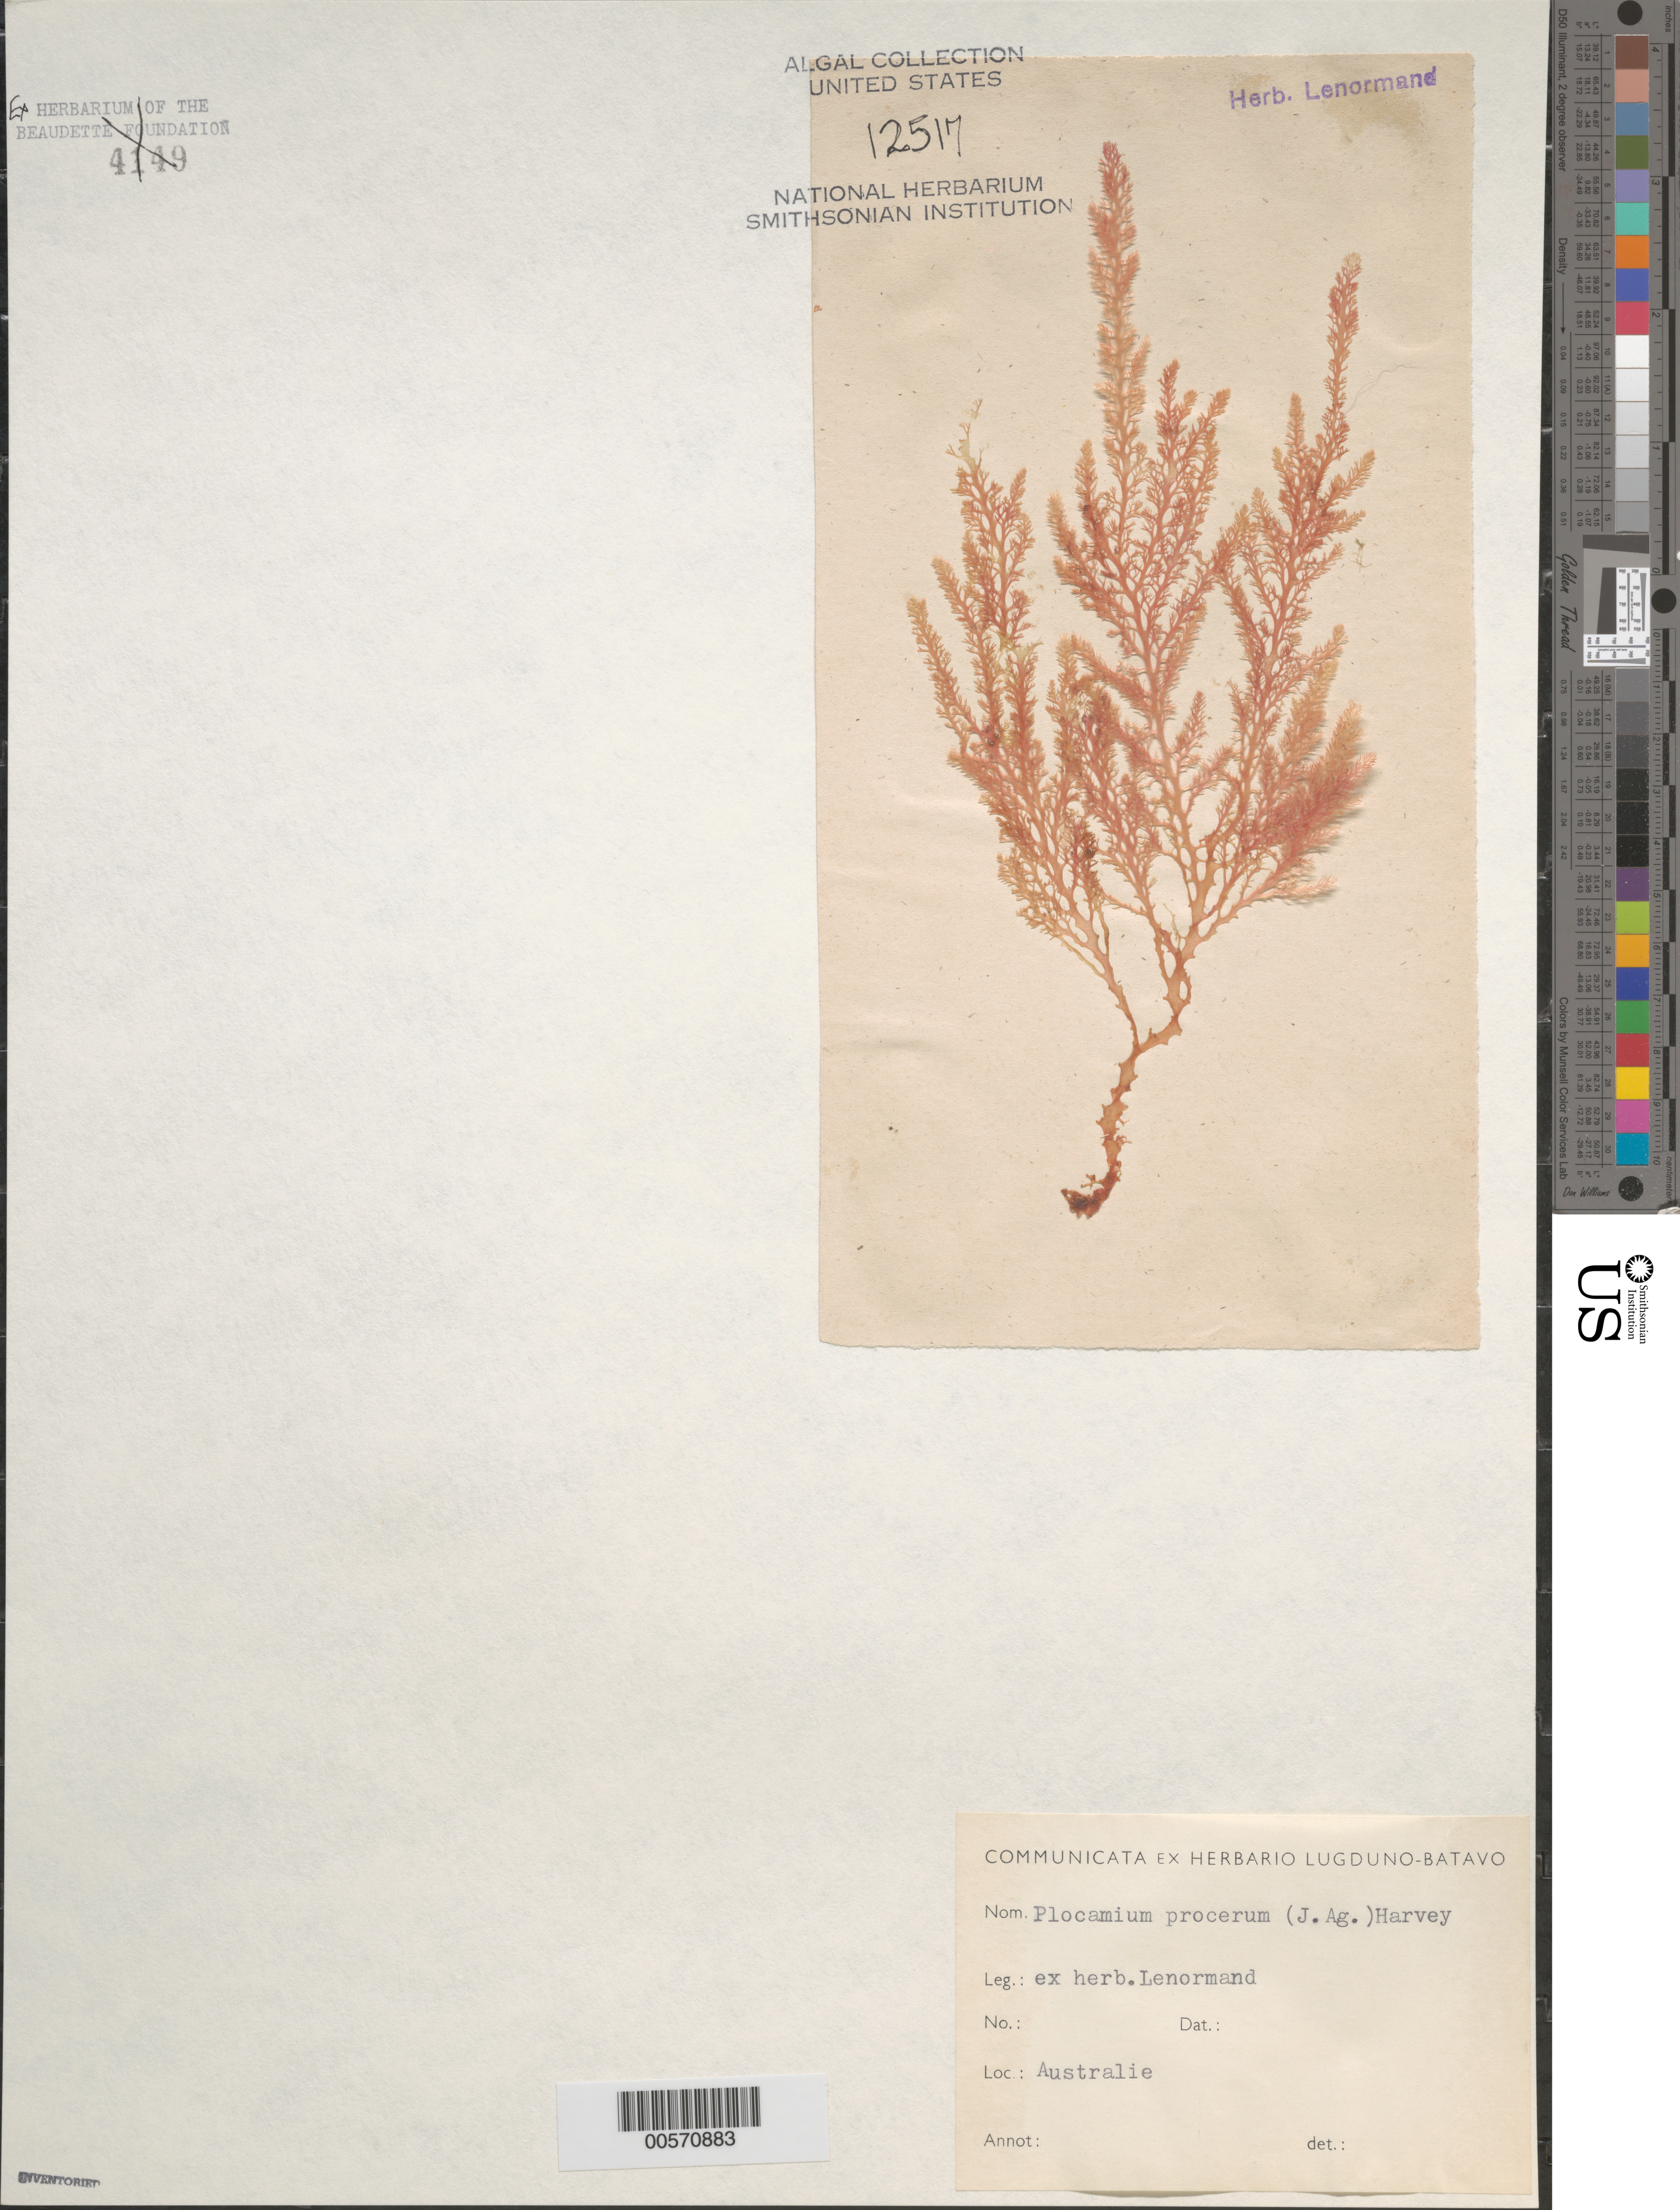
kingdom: Plantae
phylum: Rhodophyta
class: Florideophyceae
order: Plocamiales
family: Plocamiaceae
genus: Plocamium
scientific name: Plocamium mertensii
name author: (Greville) Harvey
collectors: S. Lenormand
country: Australia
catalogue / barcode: US 12517